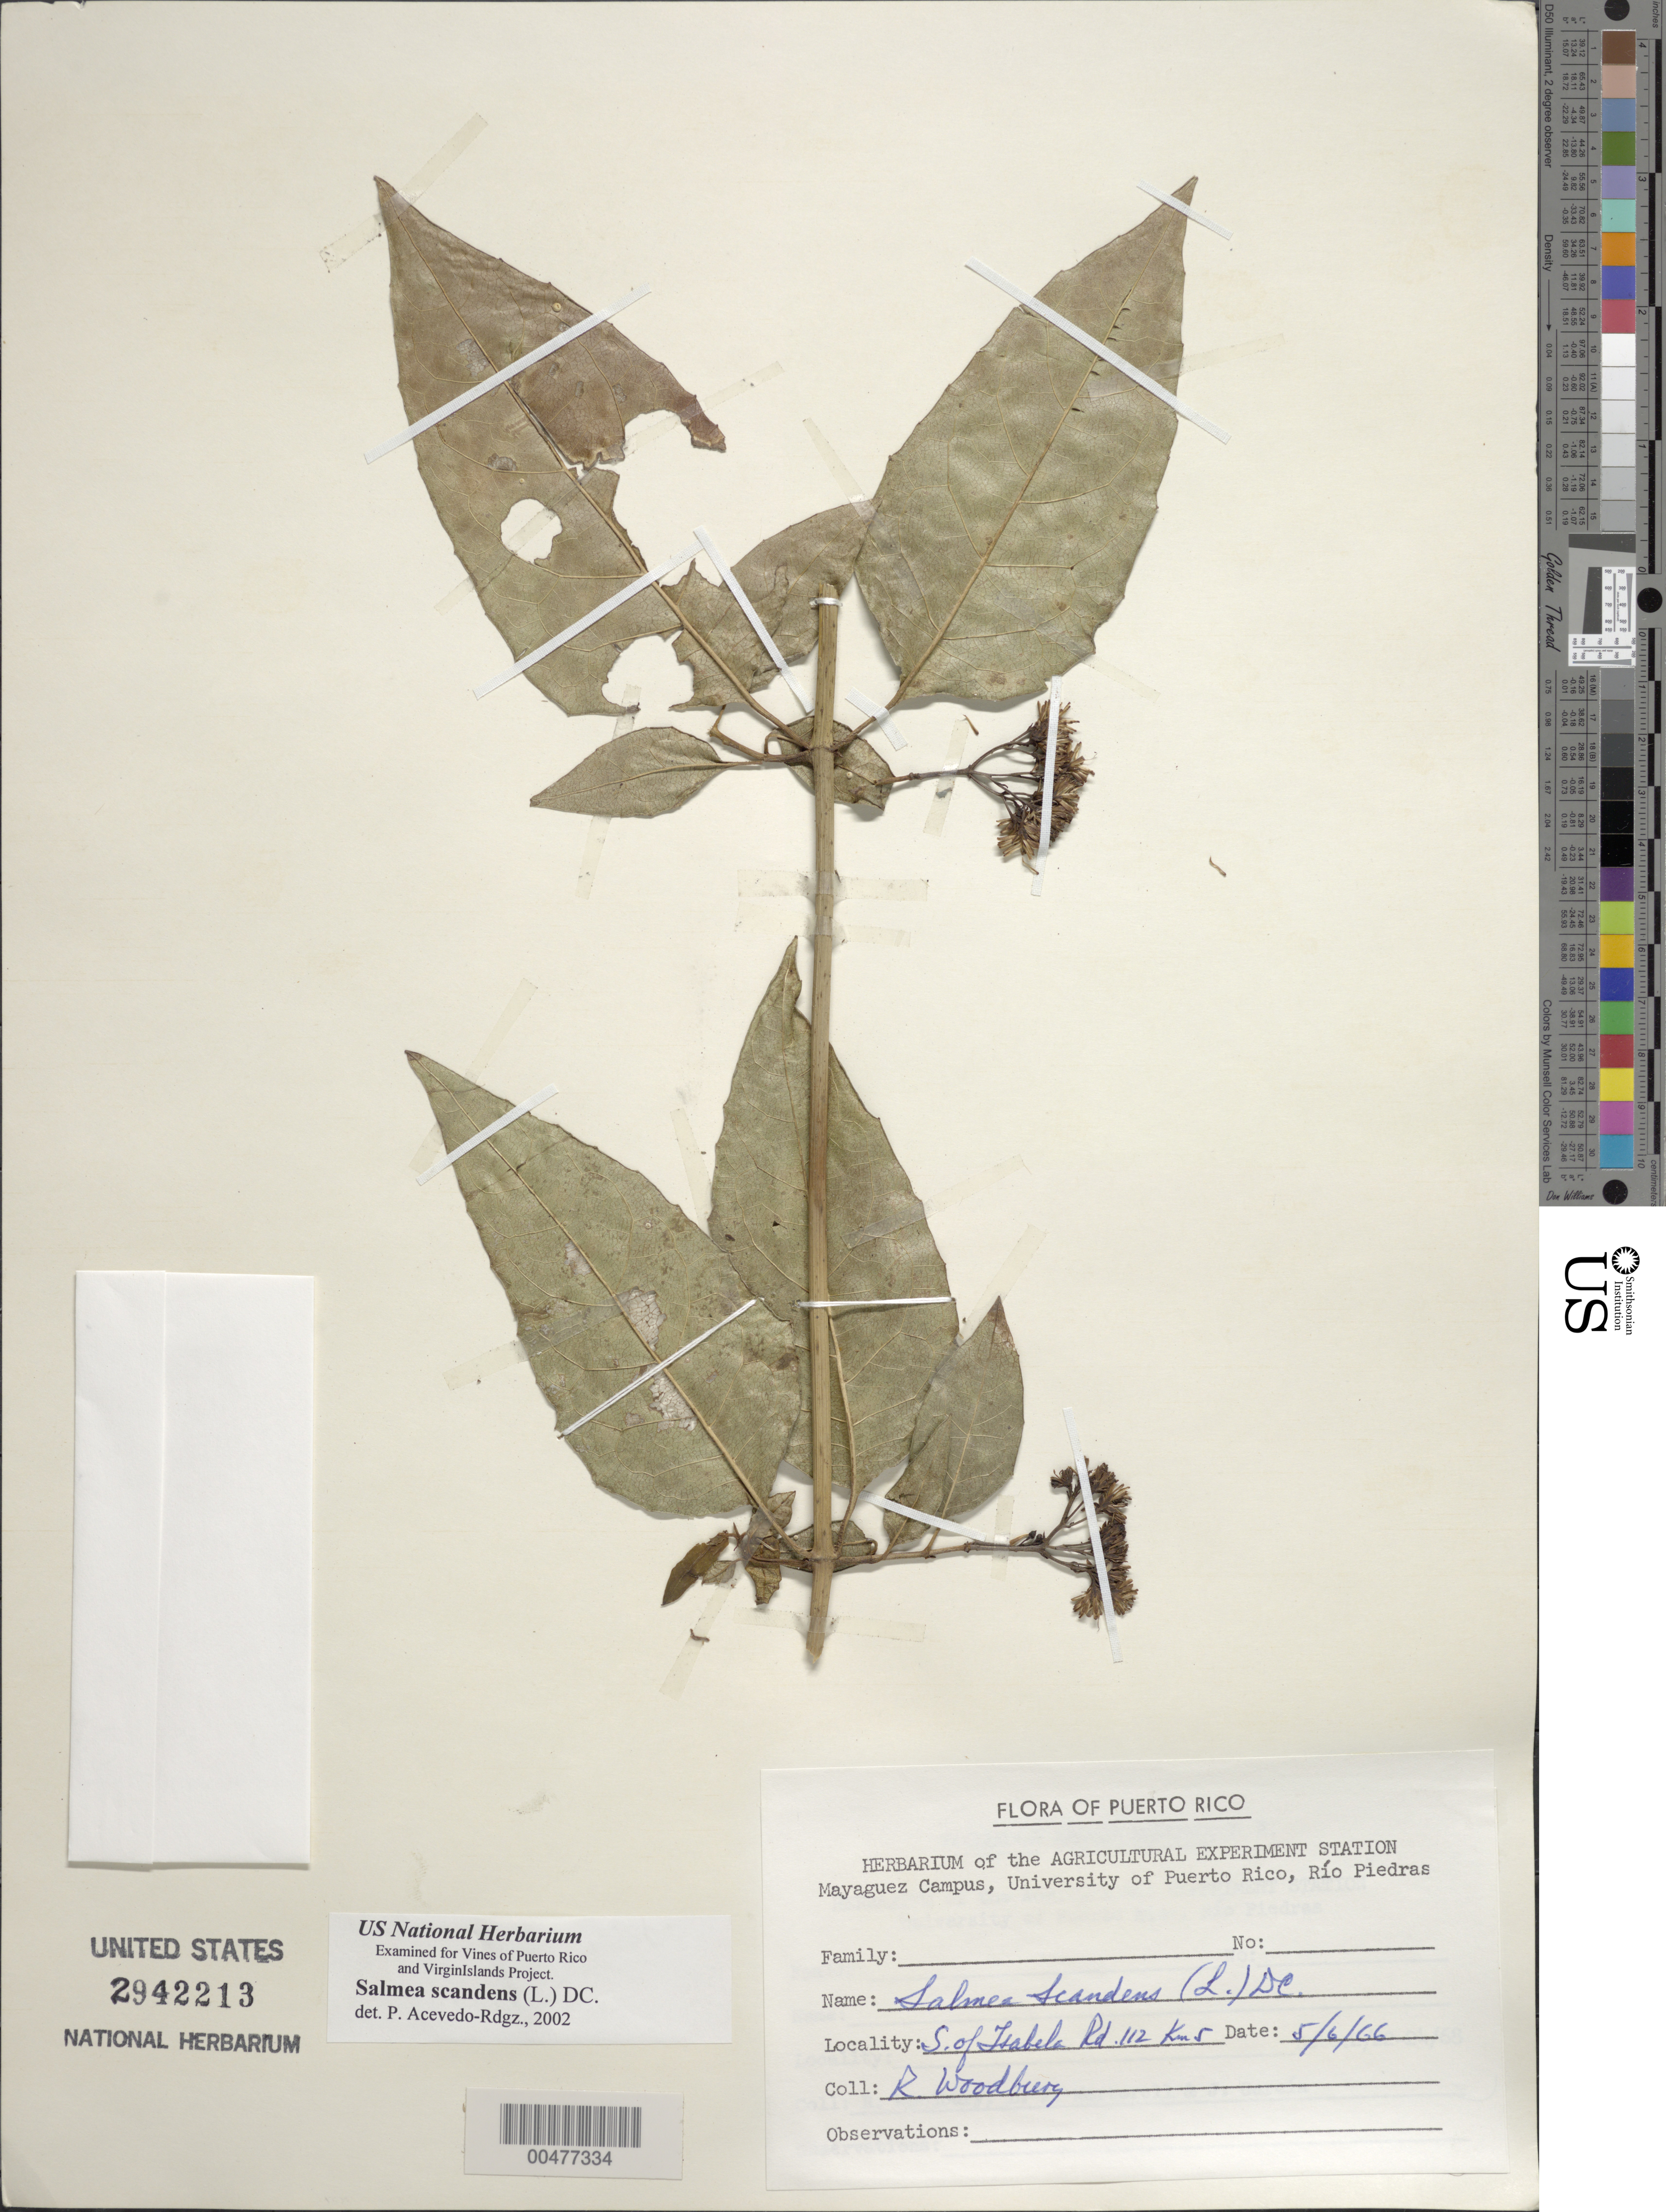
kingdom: Plantae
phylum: Tracheophyta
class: Magnoliopsida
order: Asterales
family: Asteraceae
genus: Salmea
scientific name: Salmea scandens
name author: (L.) DC.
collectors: R. O. Woodbury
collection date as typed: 06 May 1966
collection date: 1966-05-06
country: Puerto Rico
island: Greater Antilles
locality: S of Isabela, Rd. 112, km 5.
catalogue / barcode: US 2942213